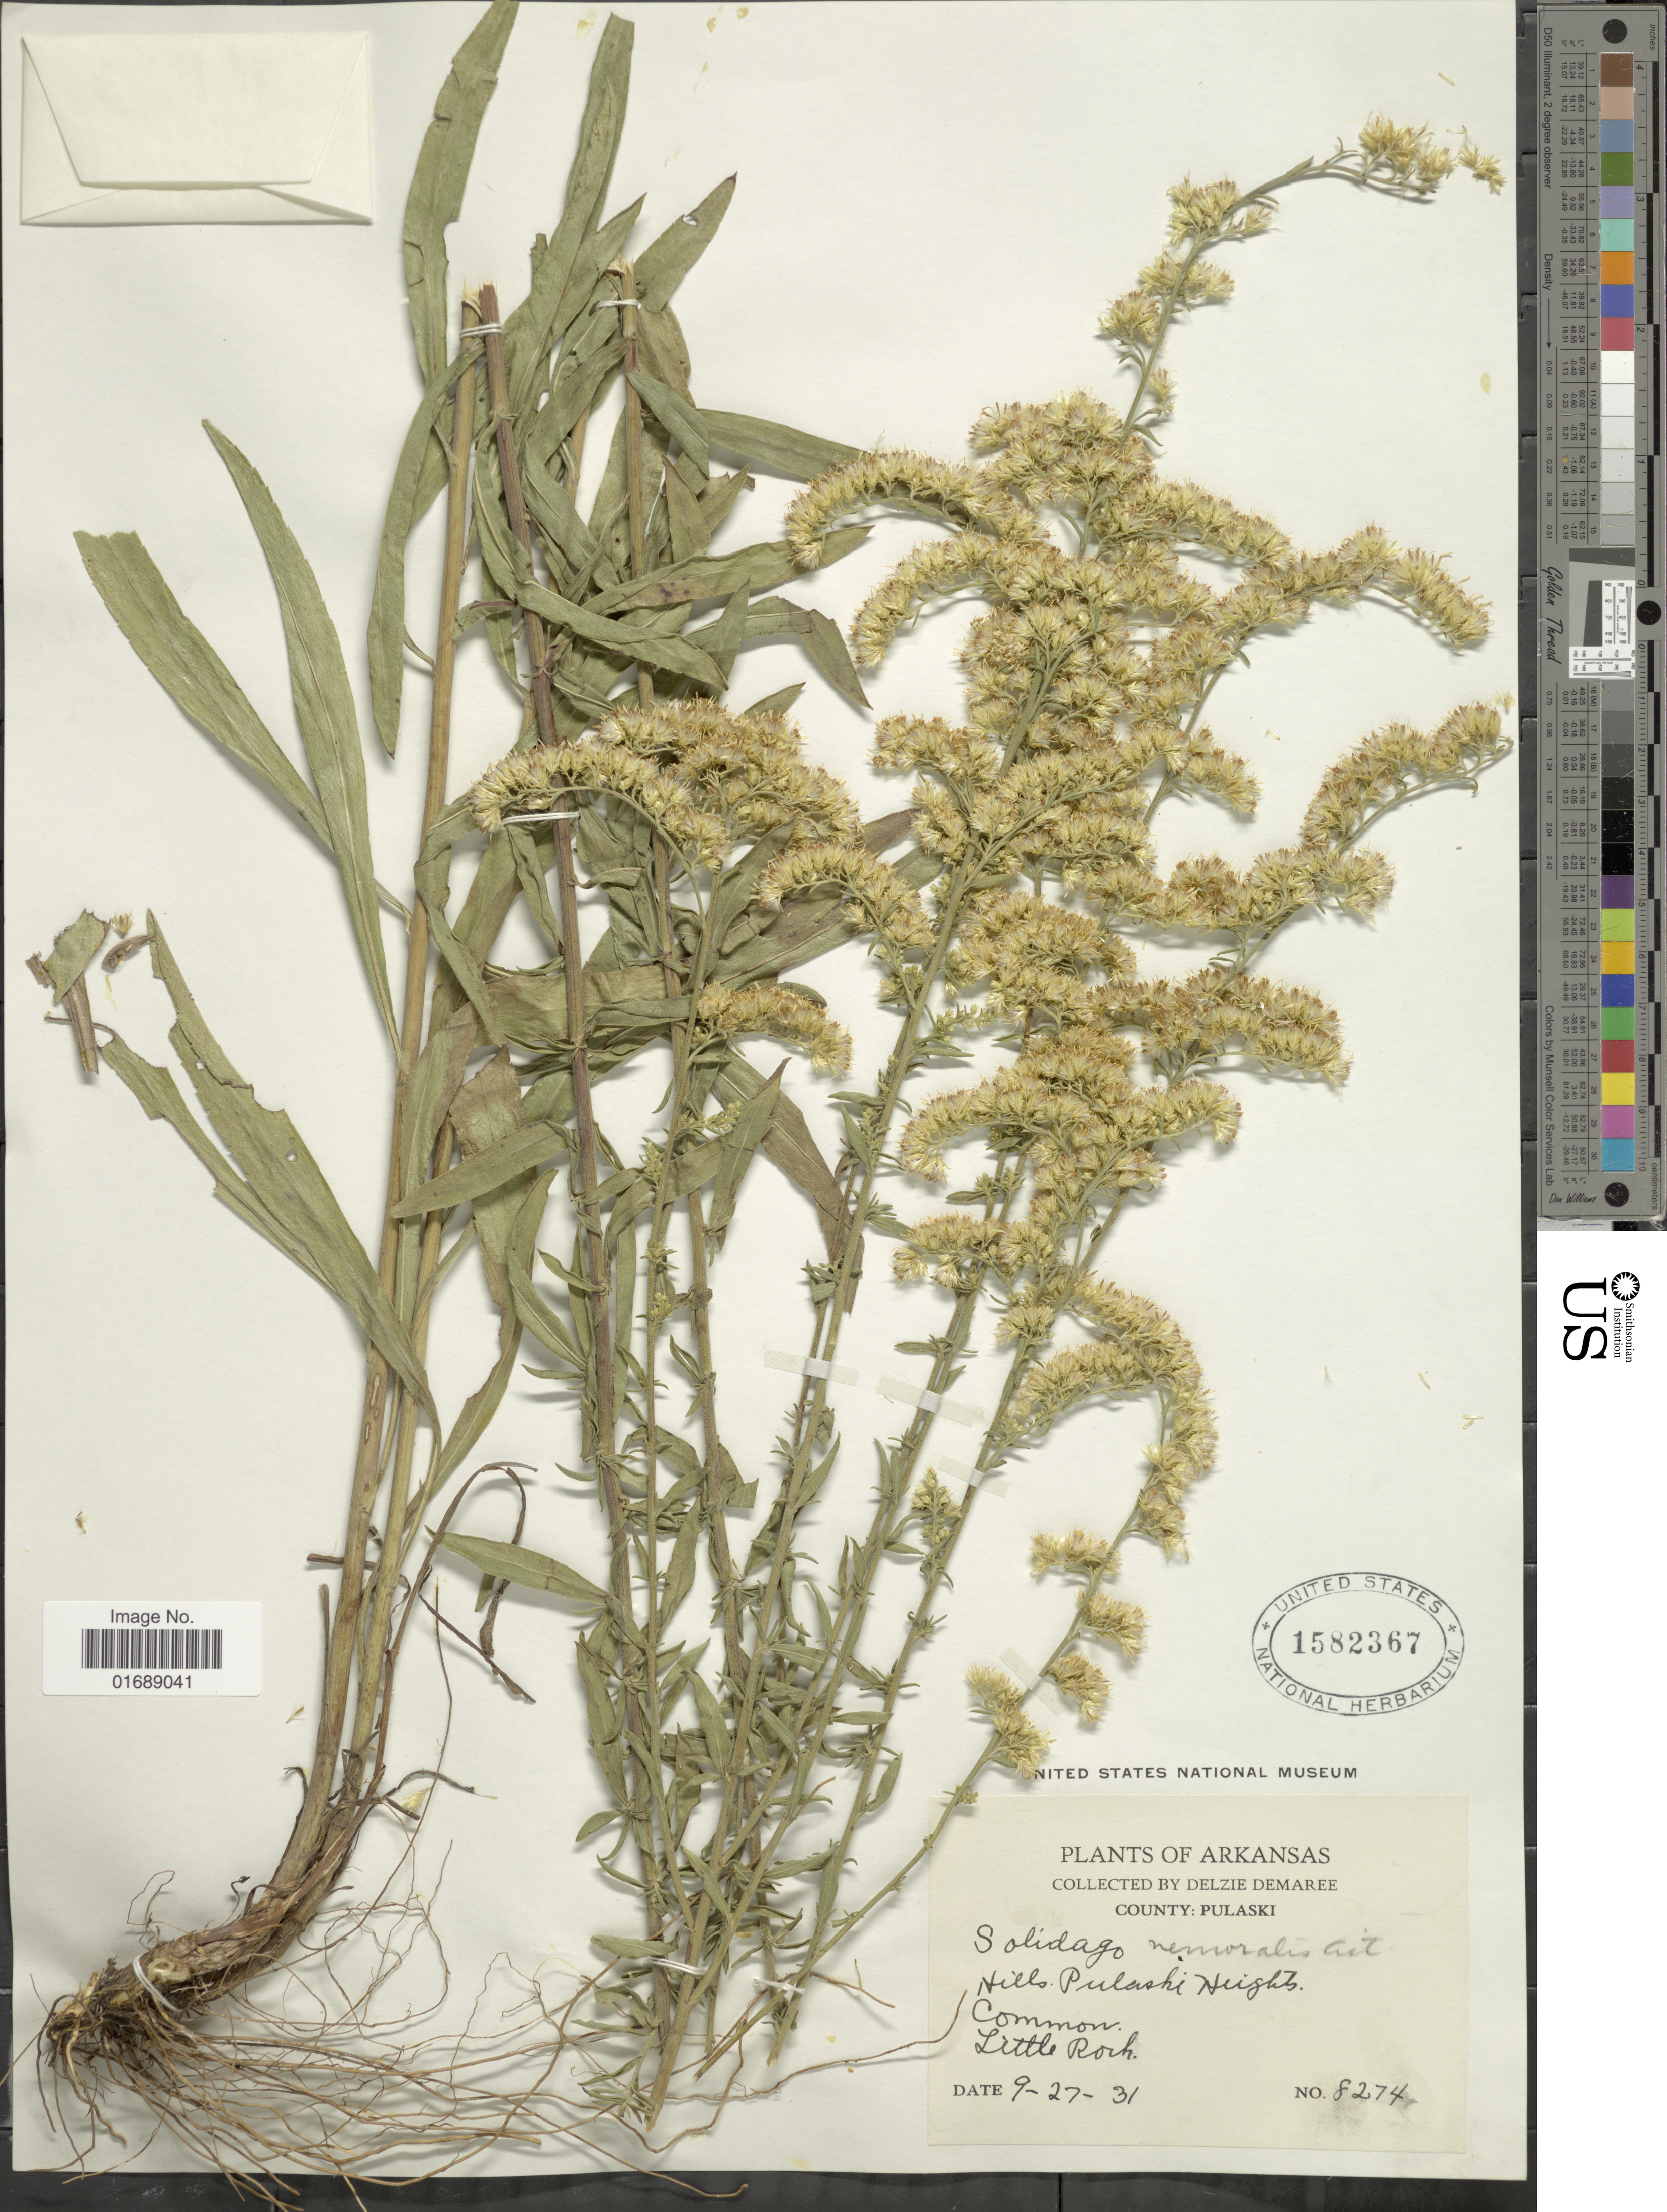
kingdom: Plantae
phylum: Tracheophyta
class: Magnoliopsida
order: Asterales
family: Asteraceae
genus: Solidago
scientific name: Solidago nemoralis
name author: Aiton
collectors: D. Demaree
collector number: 8274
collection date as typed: Transcribed d/m/y: 27/9/31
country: United States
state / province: Arkansas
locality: County: Pulaski, Pulaski Heights, Little Rock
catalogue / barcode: US 1582367